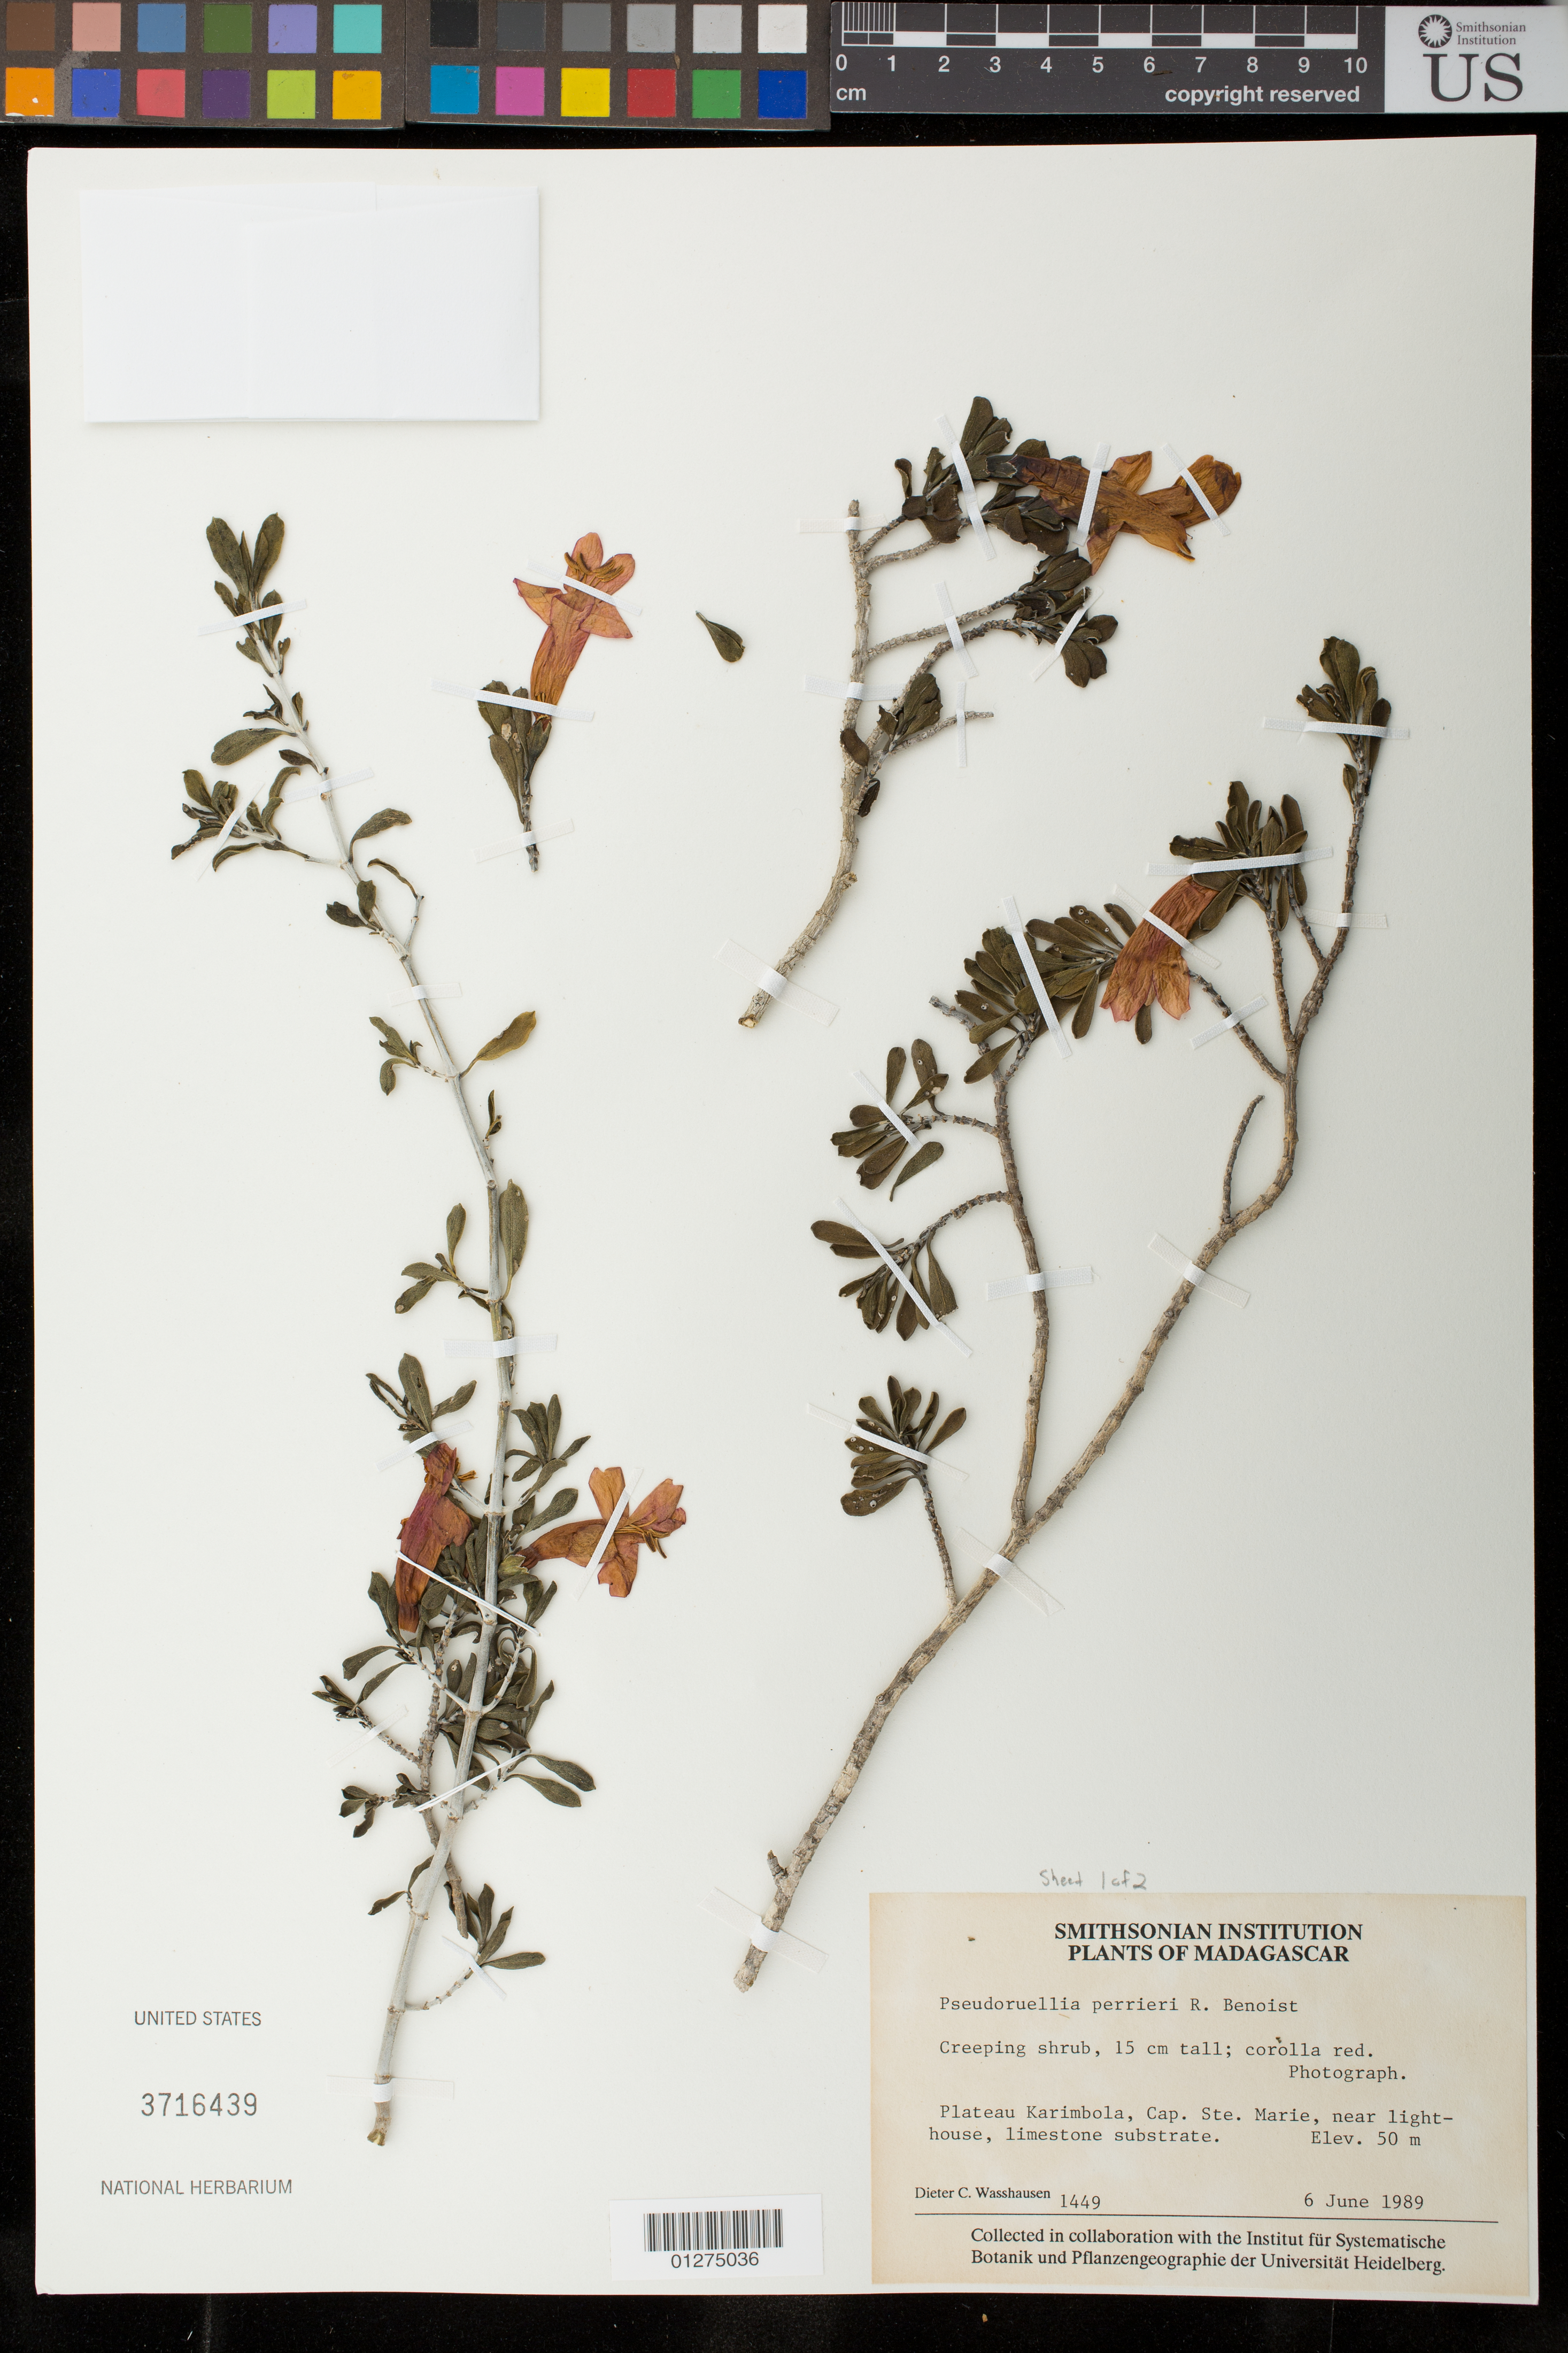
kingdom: Plantae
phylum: Tracheophyta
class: Magnoliopsida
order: Lamiales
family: Acanthaceae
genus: Ruellia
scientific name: Ruellia perrieri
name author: Benoist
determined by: Strong, Mark T., (BOT), Smithsonian Institution - National Museum of Natural History (UNITED STATES)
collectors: D. C. Wasshausen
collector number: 1449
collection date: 1989-06-06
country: Madagascar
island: Madagascar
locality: Plateau Karimbola, Cap. Ste. Marie, near lighthouse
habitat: limestone substrate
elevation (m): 50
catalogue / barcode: US 3716439